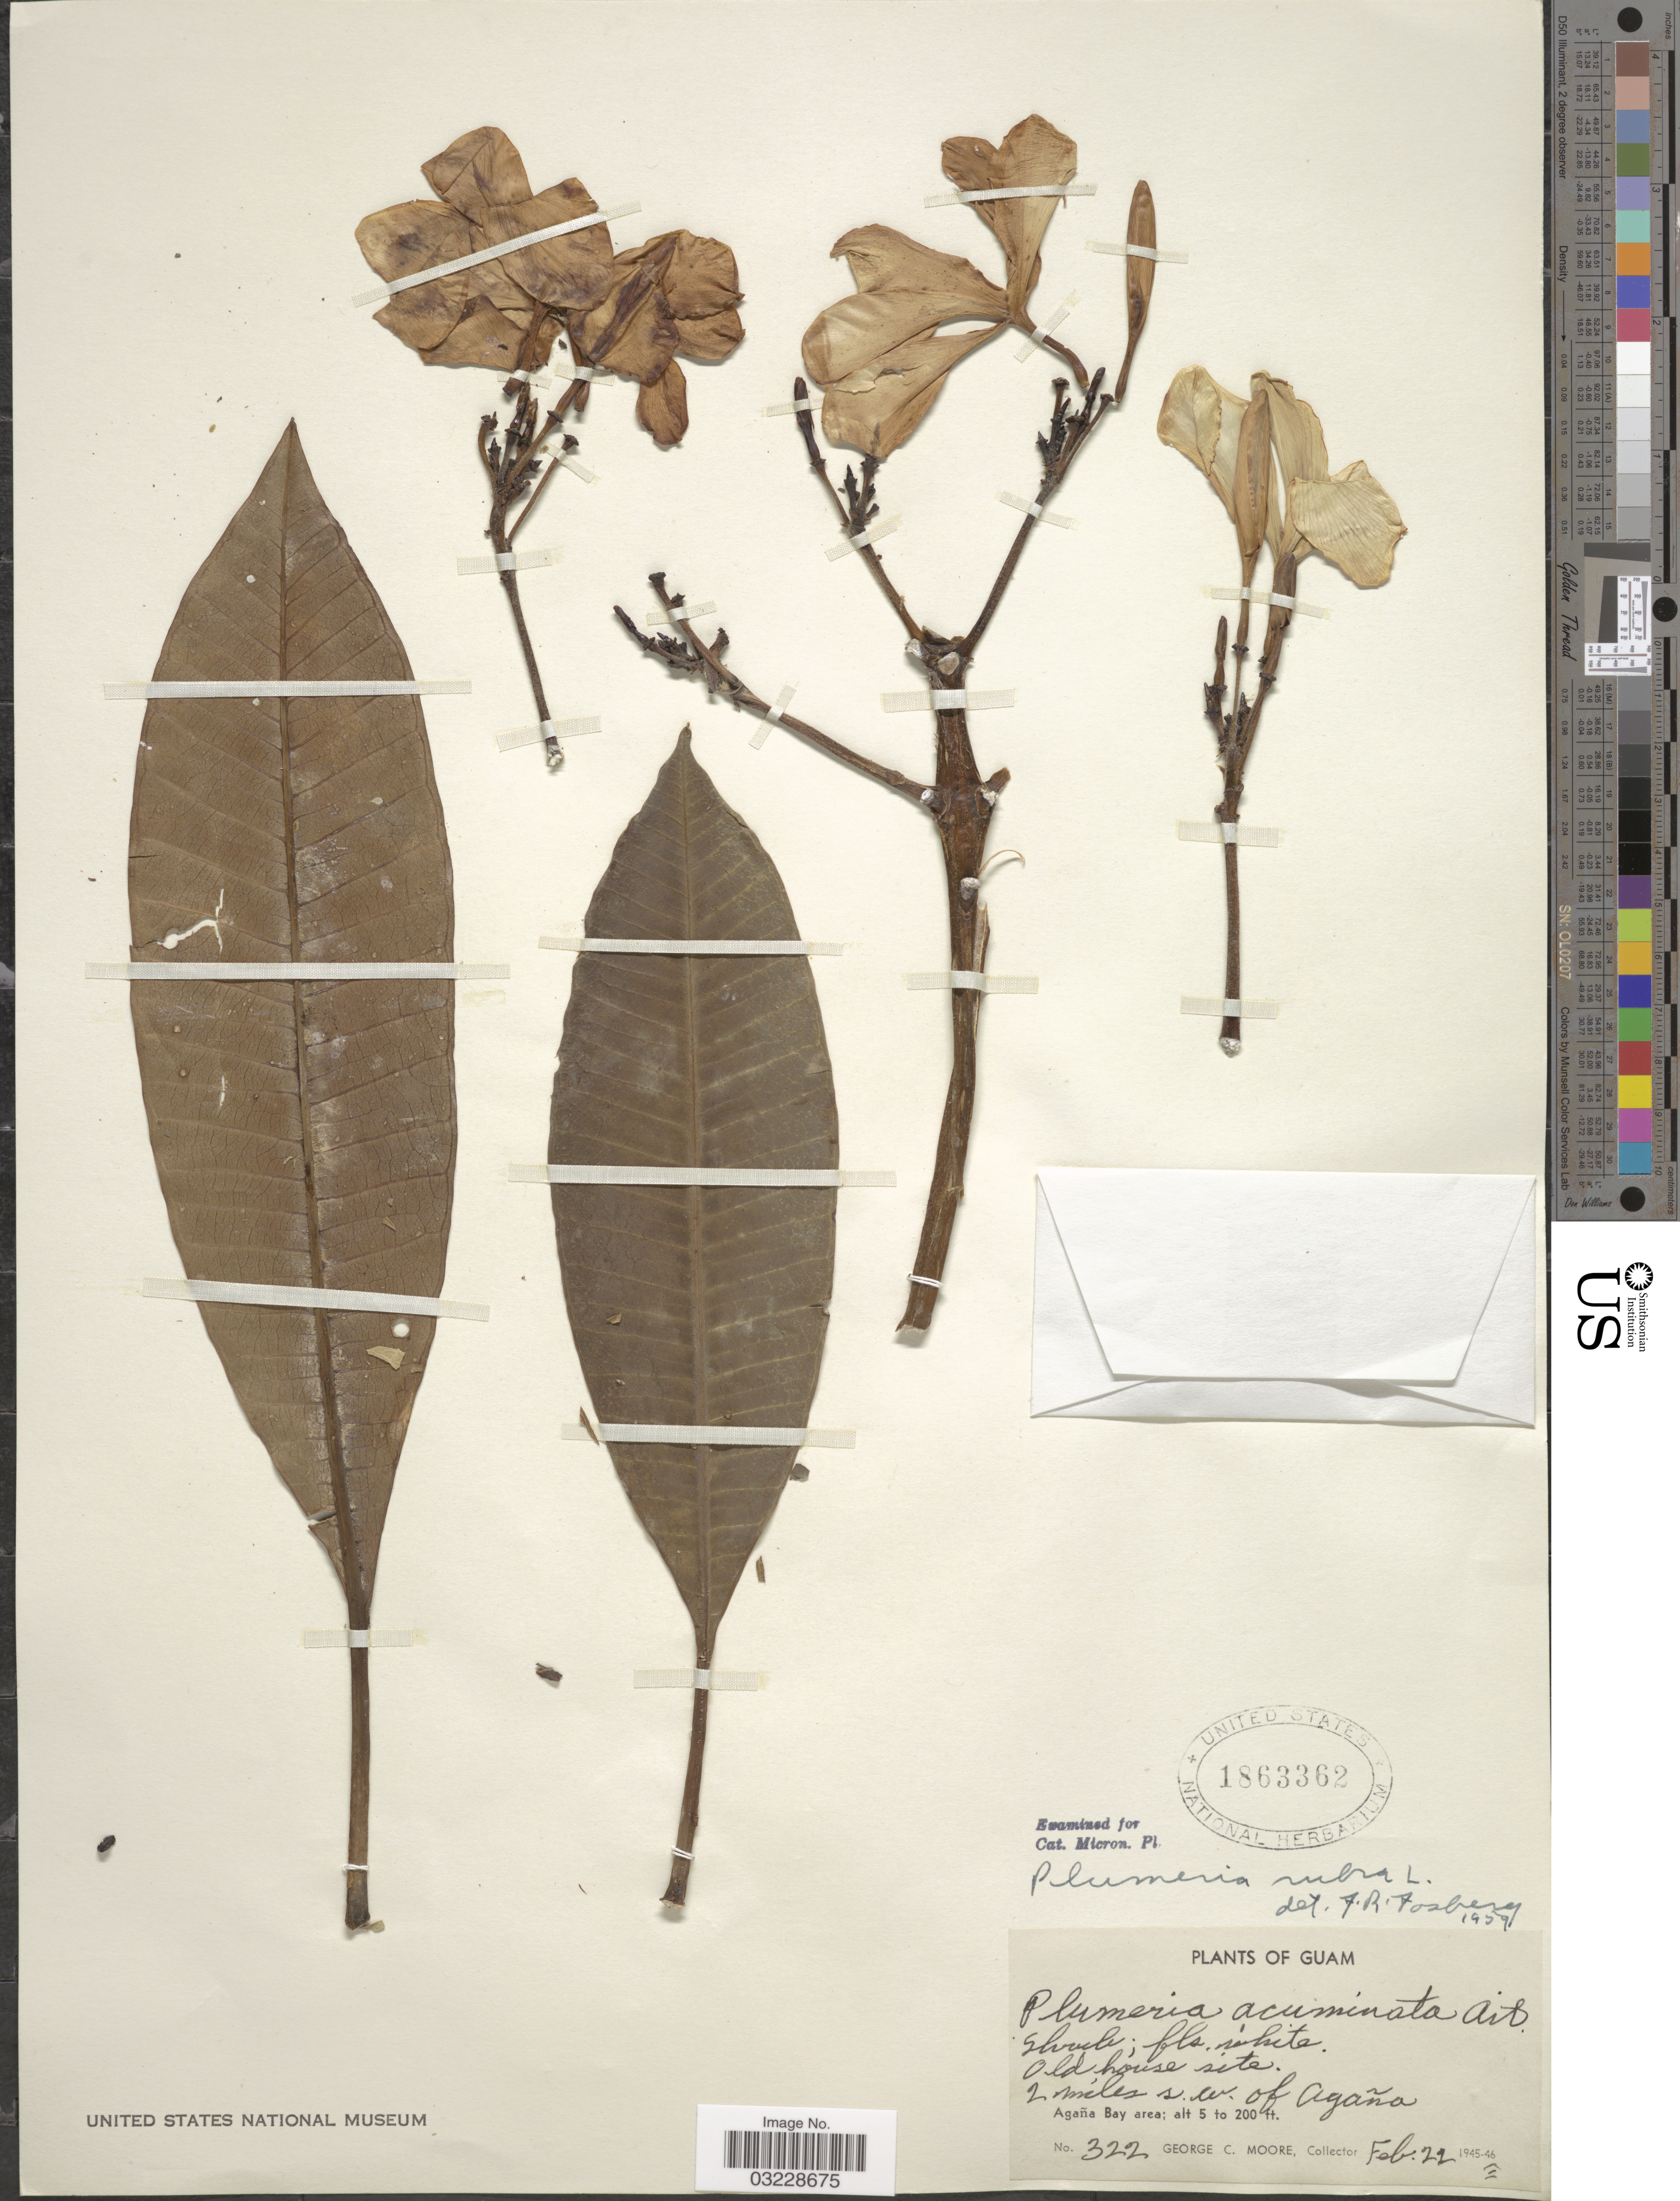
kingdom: Plantae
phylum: Tracheophyta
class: Magnoliopsida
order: Gentianales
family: Apocynaceae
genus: Plumeria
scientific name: Plumeria rubra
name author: L.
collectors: G. C. Moore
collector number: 322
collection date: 1946-02-22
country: Guam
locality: Old house site. 2 miles s.w. of Agaña Agaña Bay area.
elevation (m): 2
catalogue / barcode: US 1863362